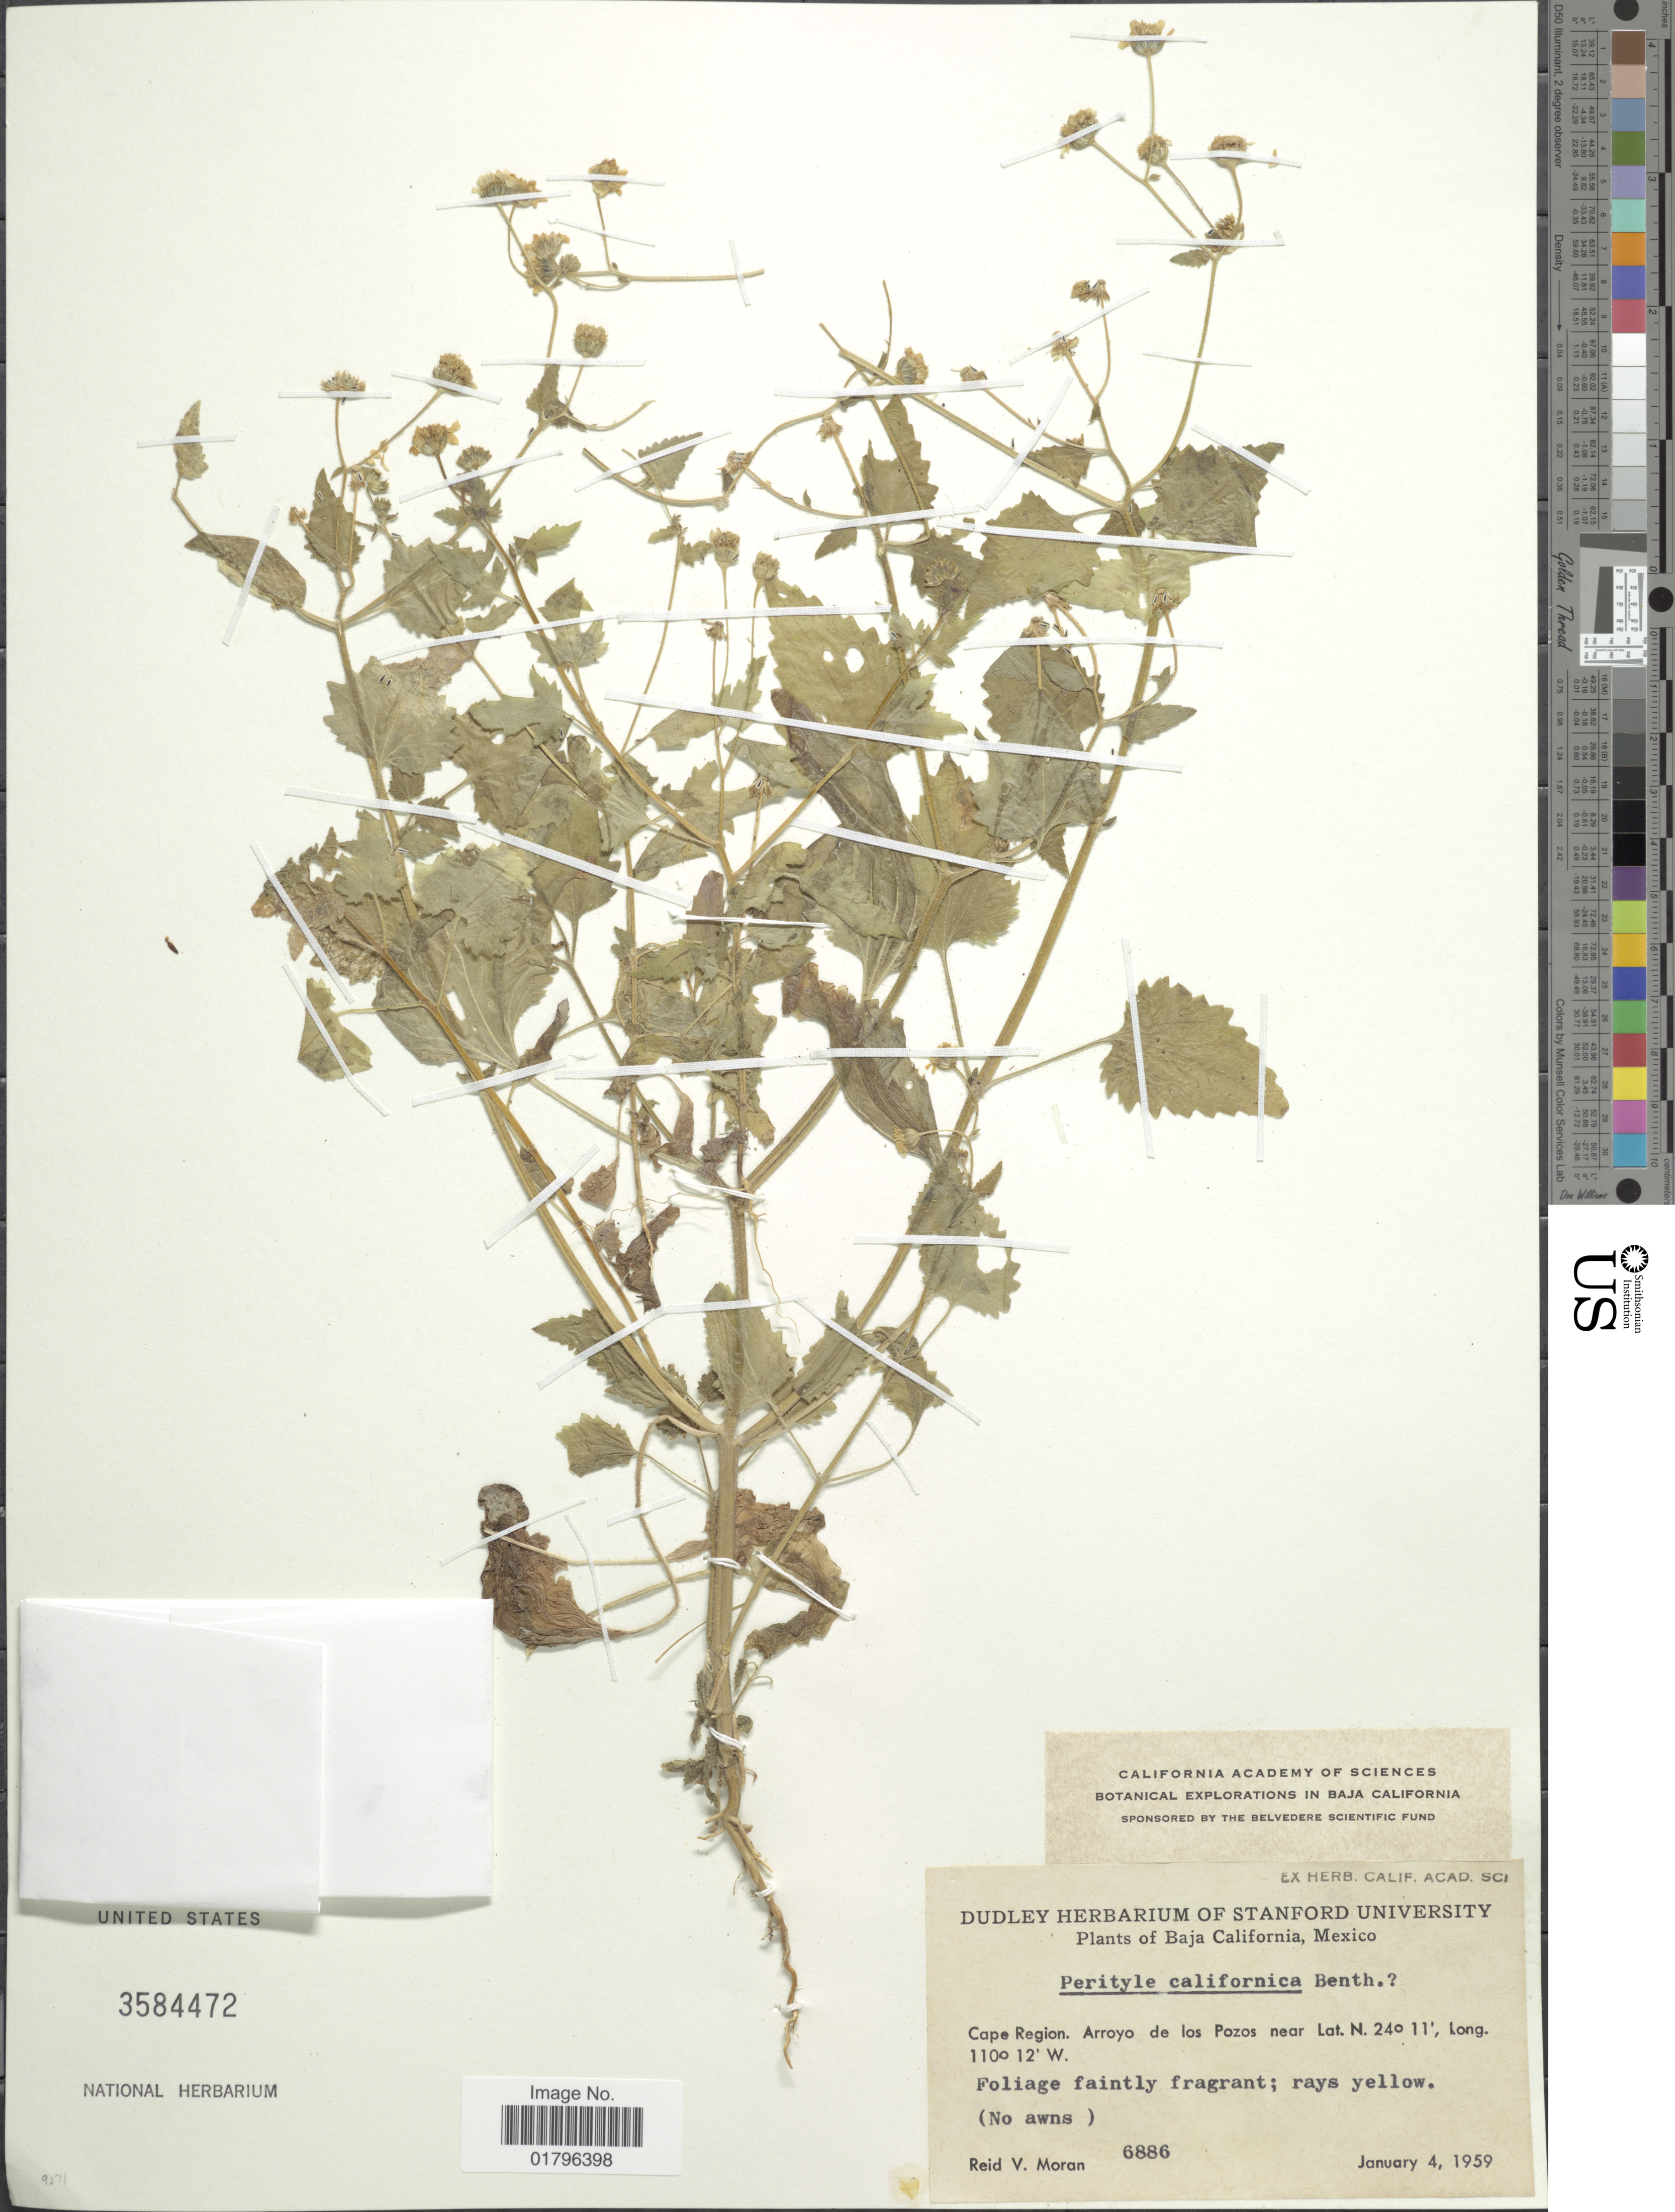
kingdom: Plantae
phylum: Tracheophyta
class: Magnoliopsida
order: Asterales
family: Asteraceae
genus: Perityle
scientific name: Perityle aurea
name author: Rose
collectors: R. V. Moran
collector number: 6886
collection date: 1959-01-04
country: Mexico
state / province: Baja California Sur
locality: Cape Region, Arroyo de los Pozos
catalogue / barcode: US 3584472